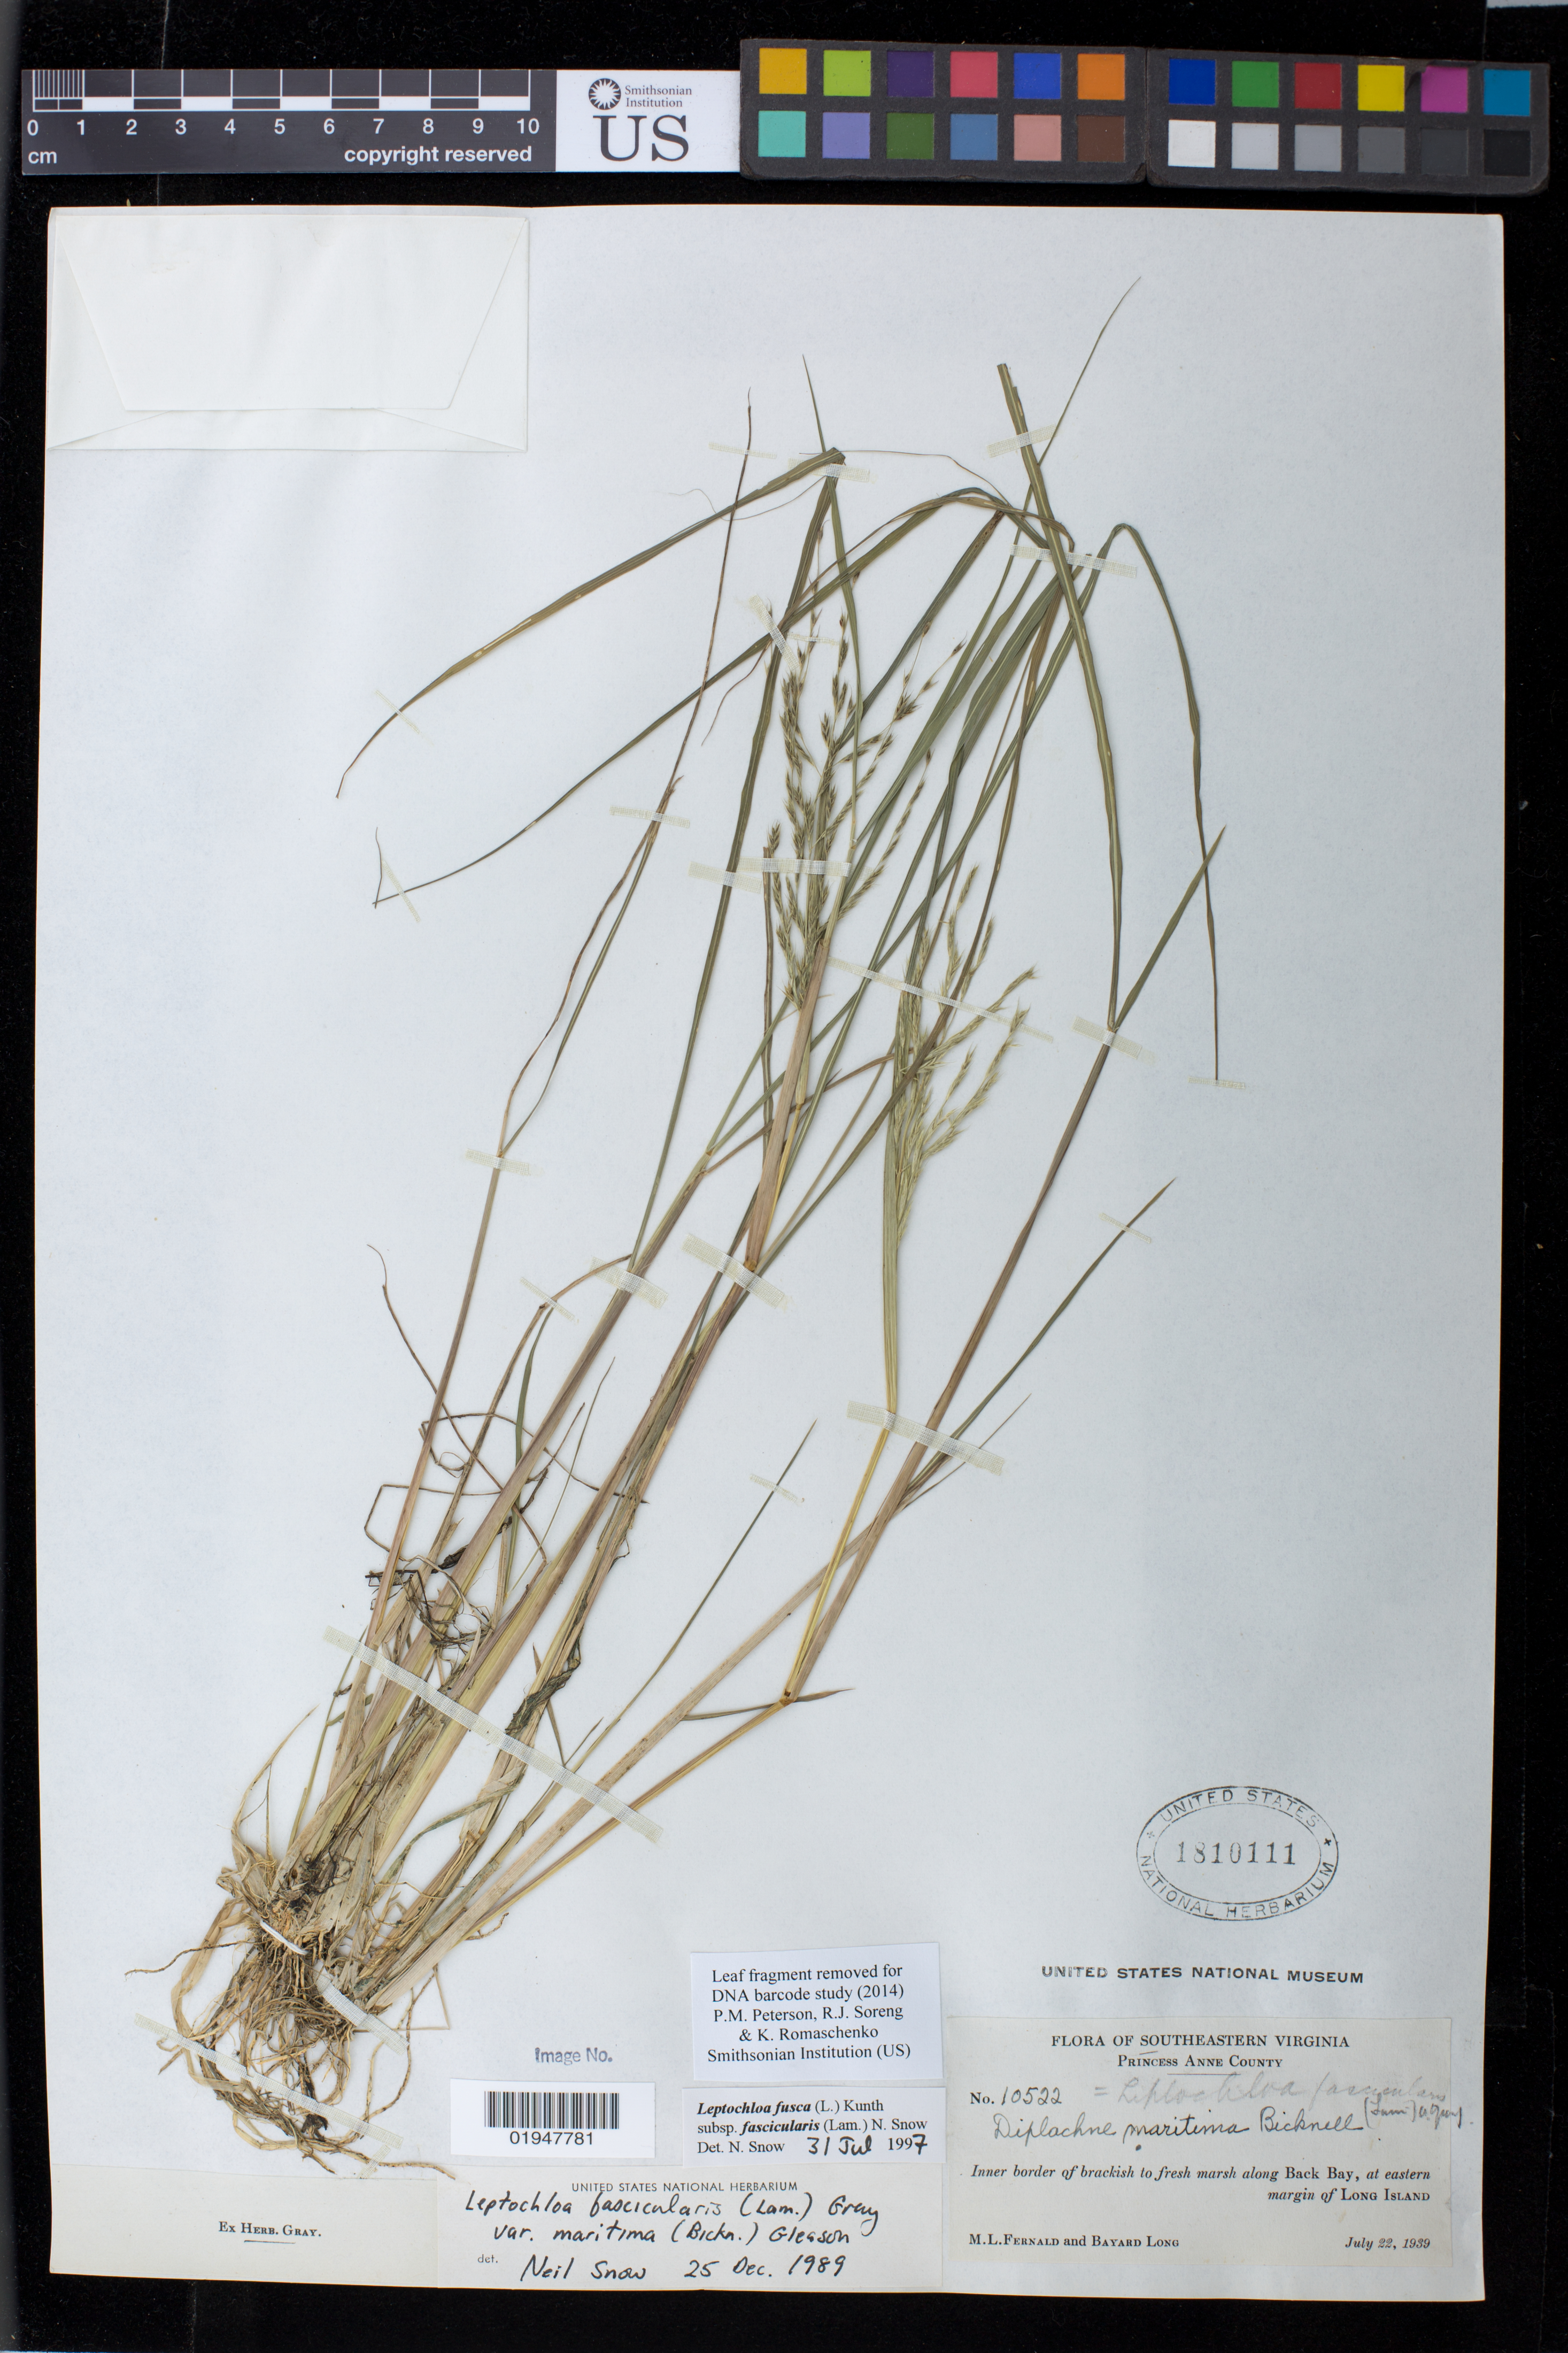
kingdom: Plantae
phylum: Tracheophyta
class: Liliopsida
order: Poales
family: Poaceae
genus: Leptochloa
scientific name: Leptochloa fusca subsp. fascicularis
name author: (Lam.) N. Snow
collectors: M. L. Fernald & B. Long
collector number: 10522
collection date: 1939-07-22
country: United States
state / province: Virginia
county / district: City of Virginia Beach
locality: Inner border of brackish to fresh marsh along Back Bay, at eastern margin of Long Island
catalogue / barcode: US 1810111